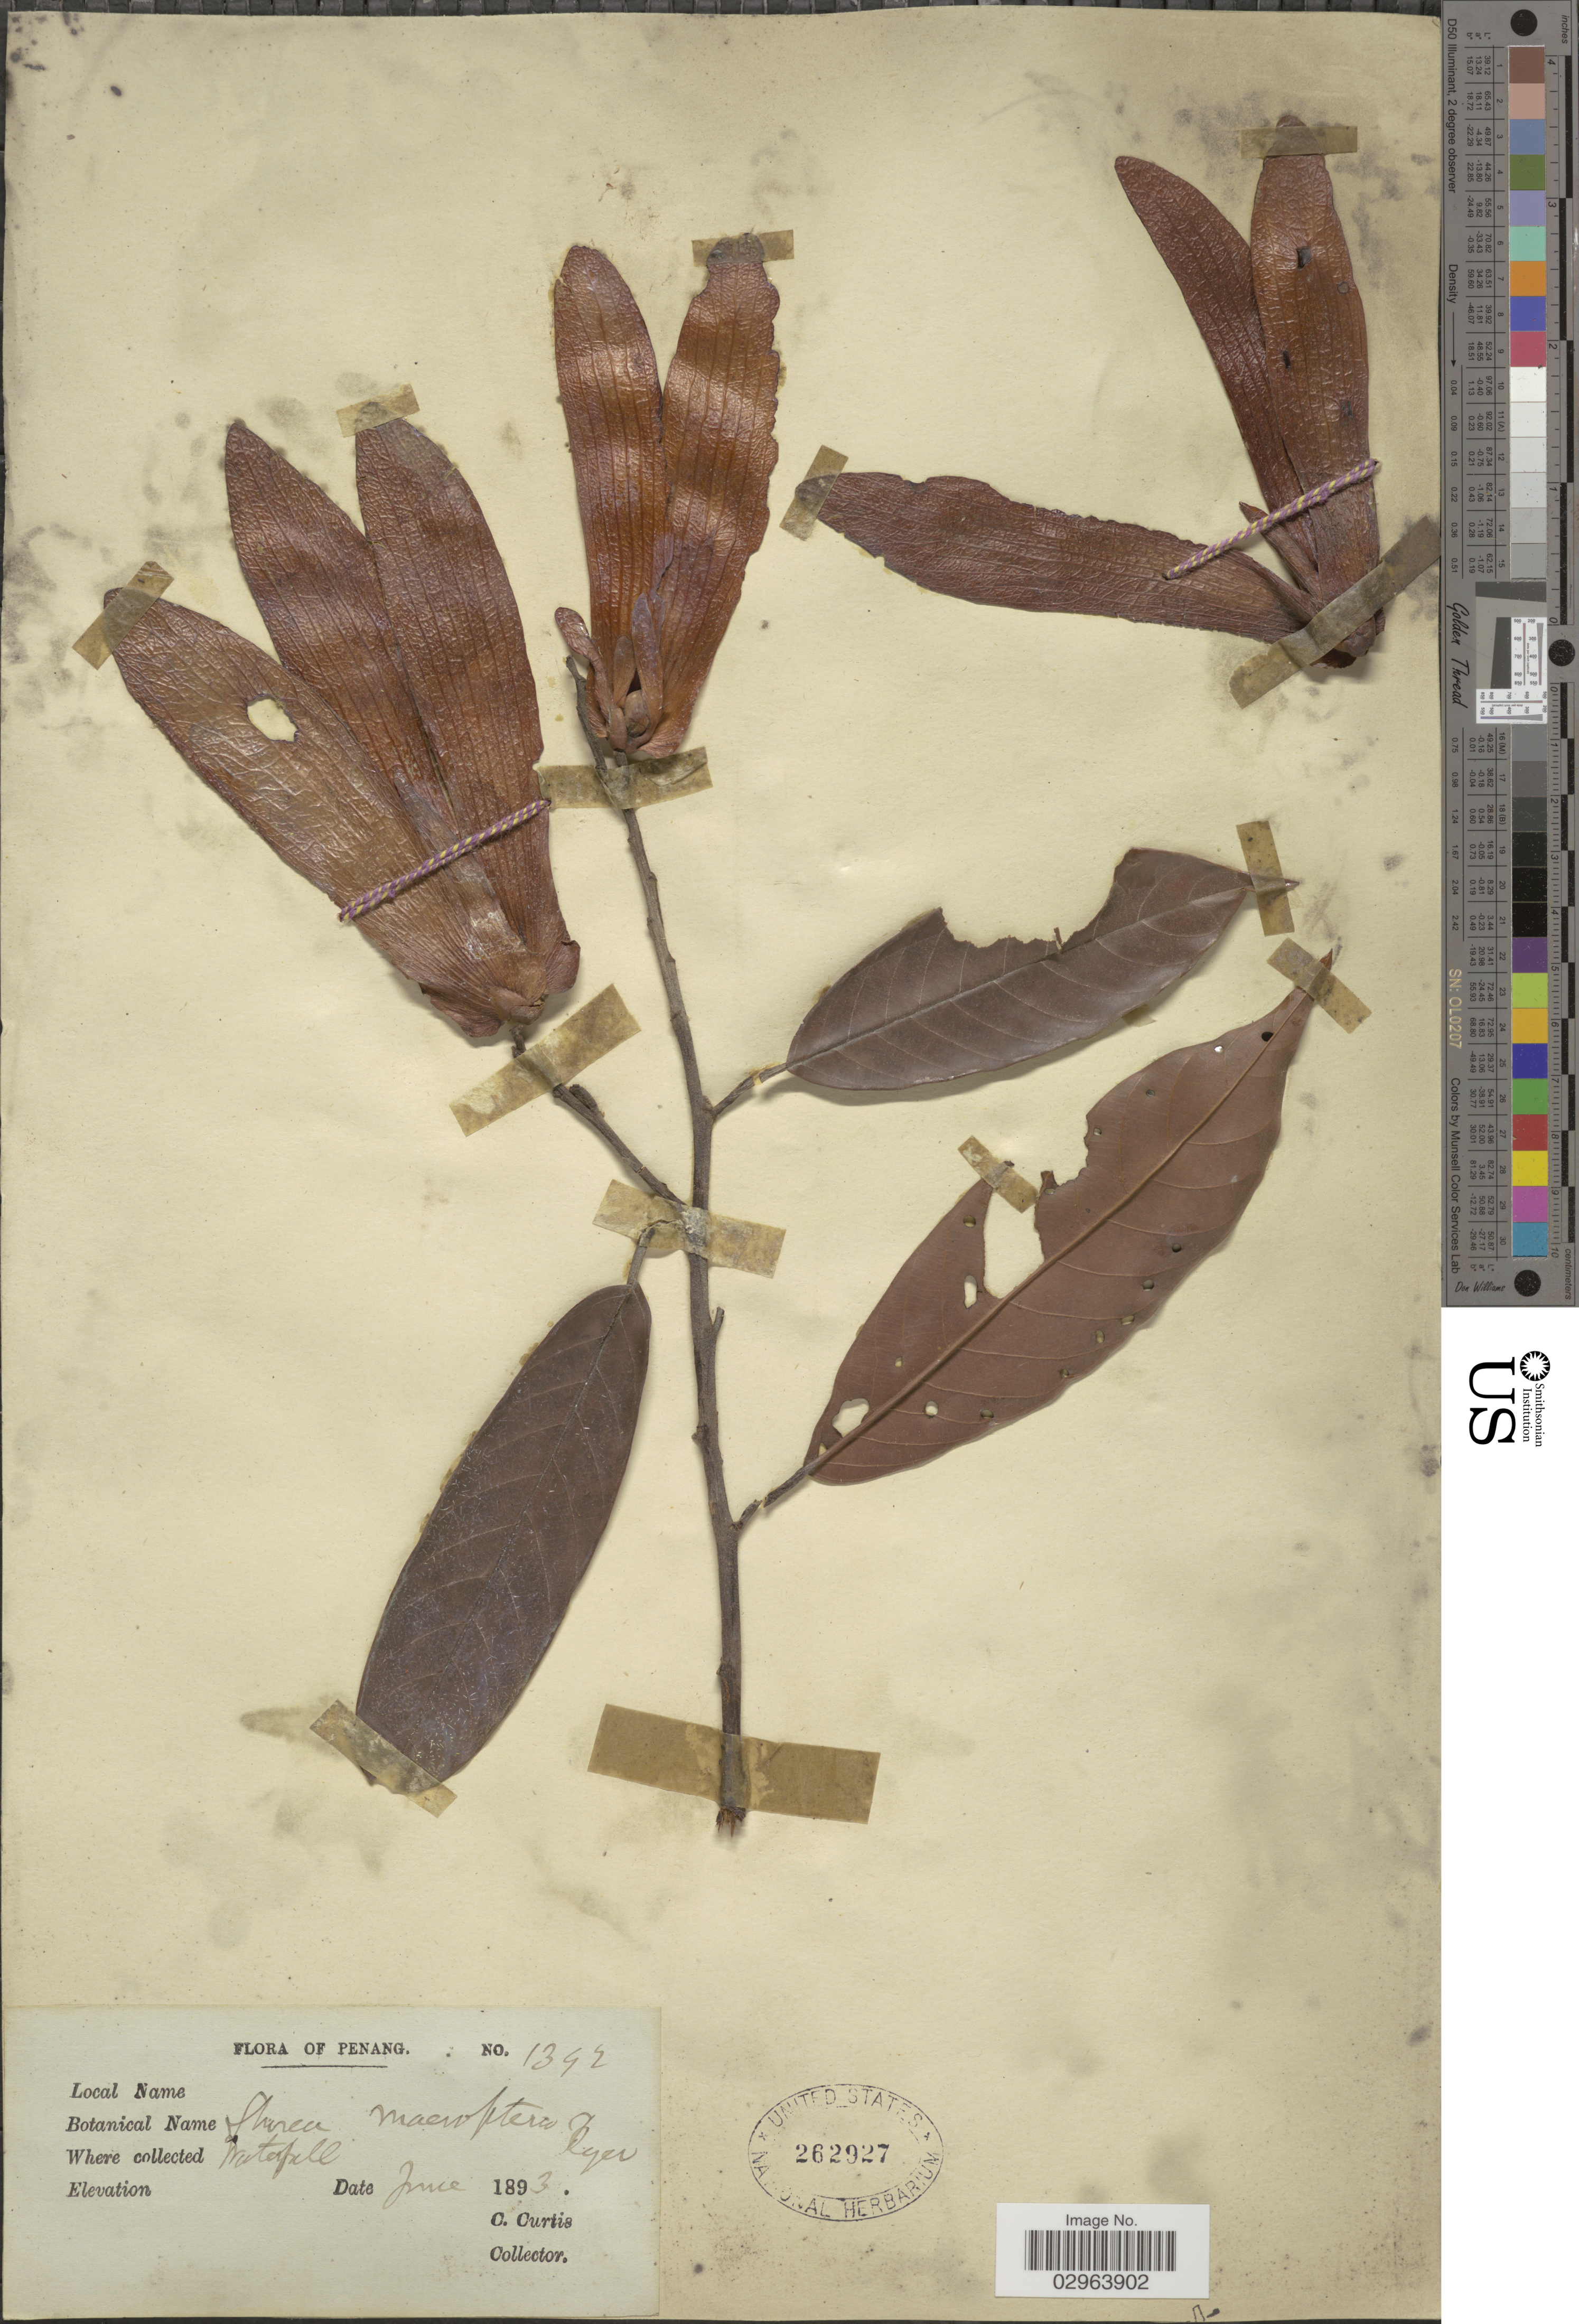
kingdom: Plantae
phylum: Tracheophyta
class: Magnoliopsida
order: Malvales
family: Dipterocarpaceae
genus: Rubroshorea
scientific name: Rubroshorea macroptera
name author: (Dyer) P.S. Ashton & J. Heck.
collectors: C. Curtis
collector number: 1392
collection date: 1893-06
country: Malaysia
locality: Penang. Waterfall.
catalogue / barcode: US 262927